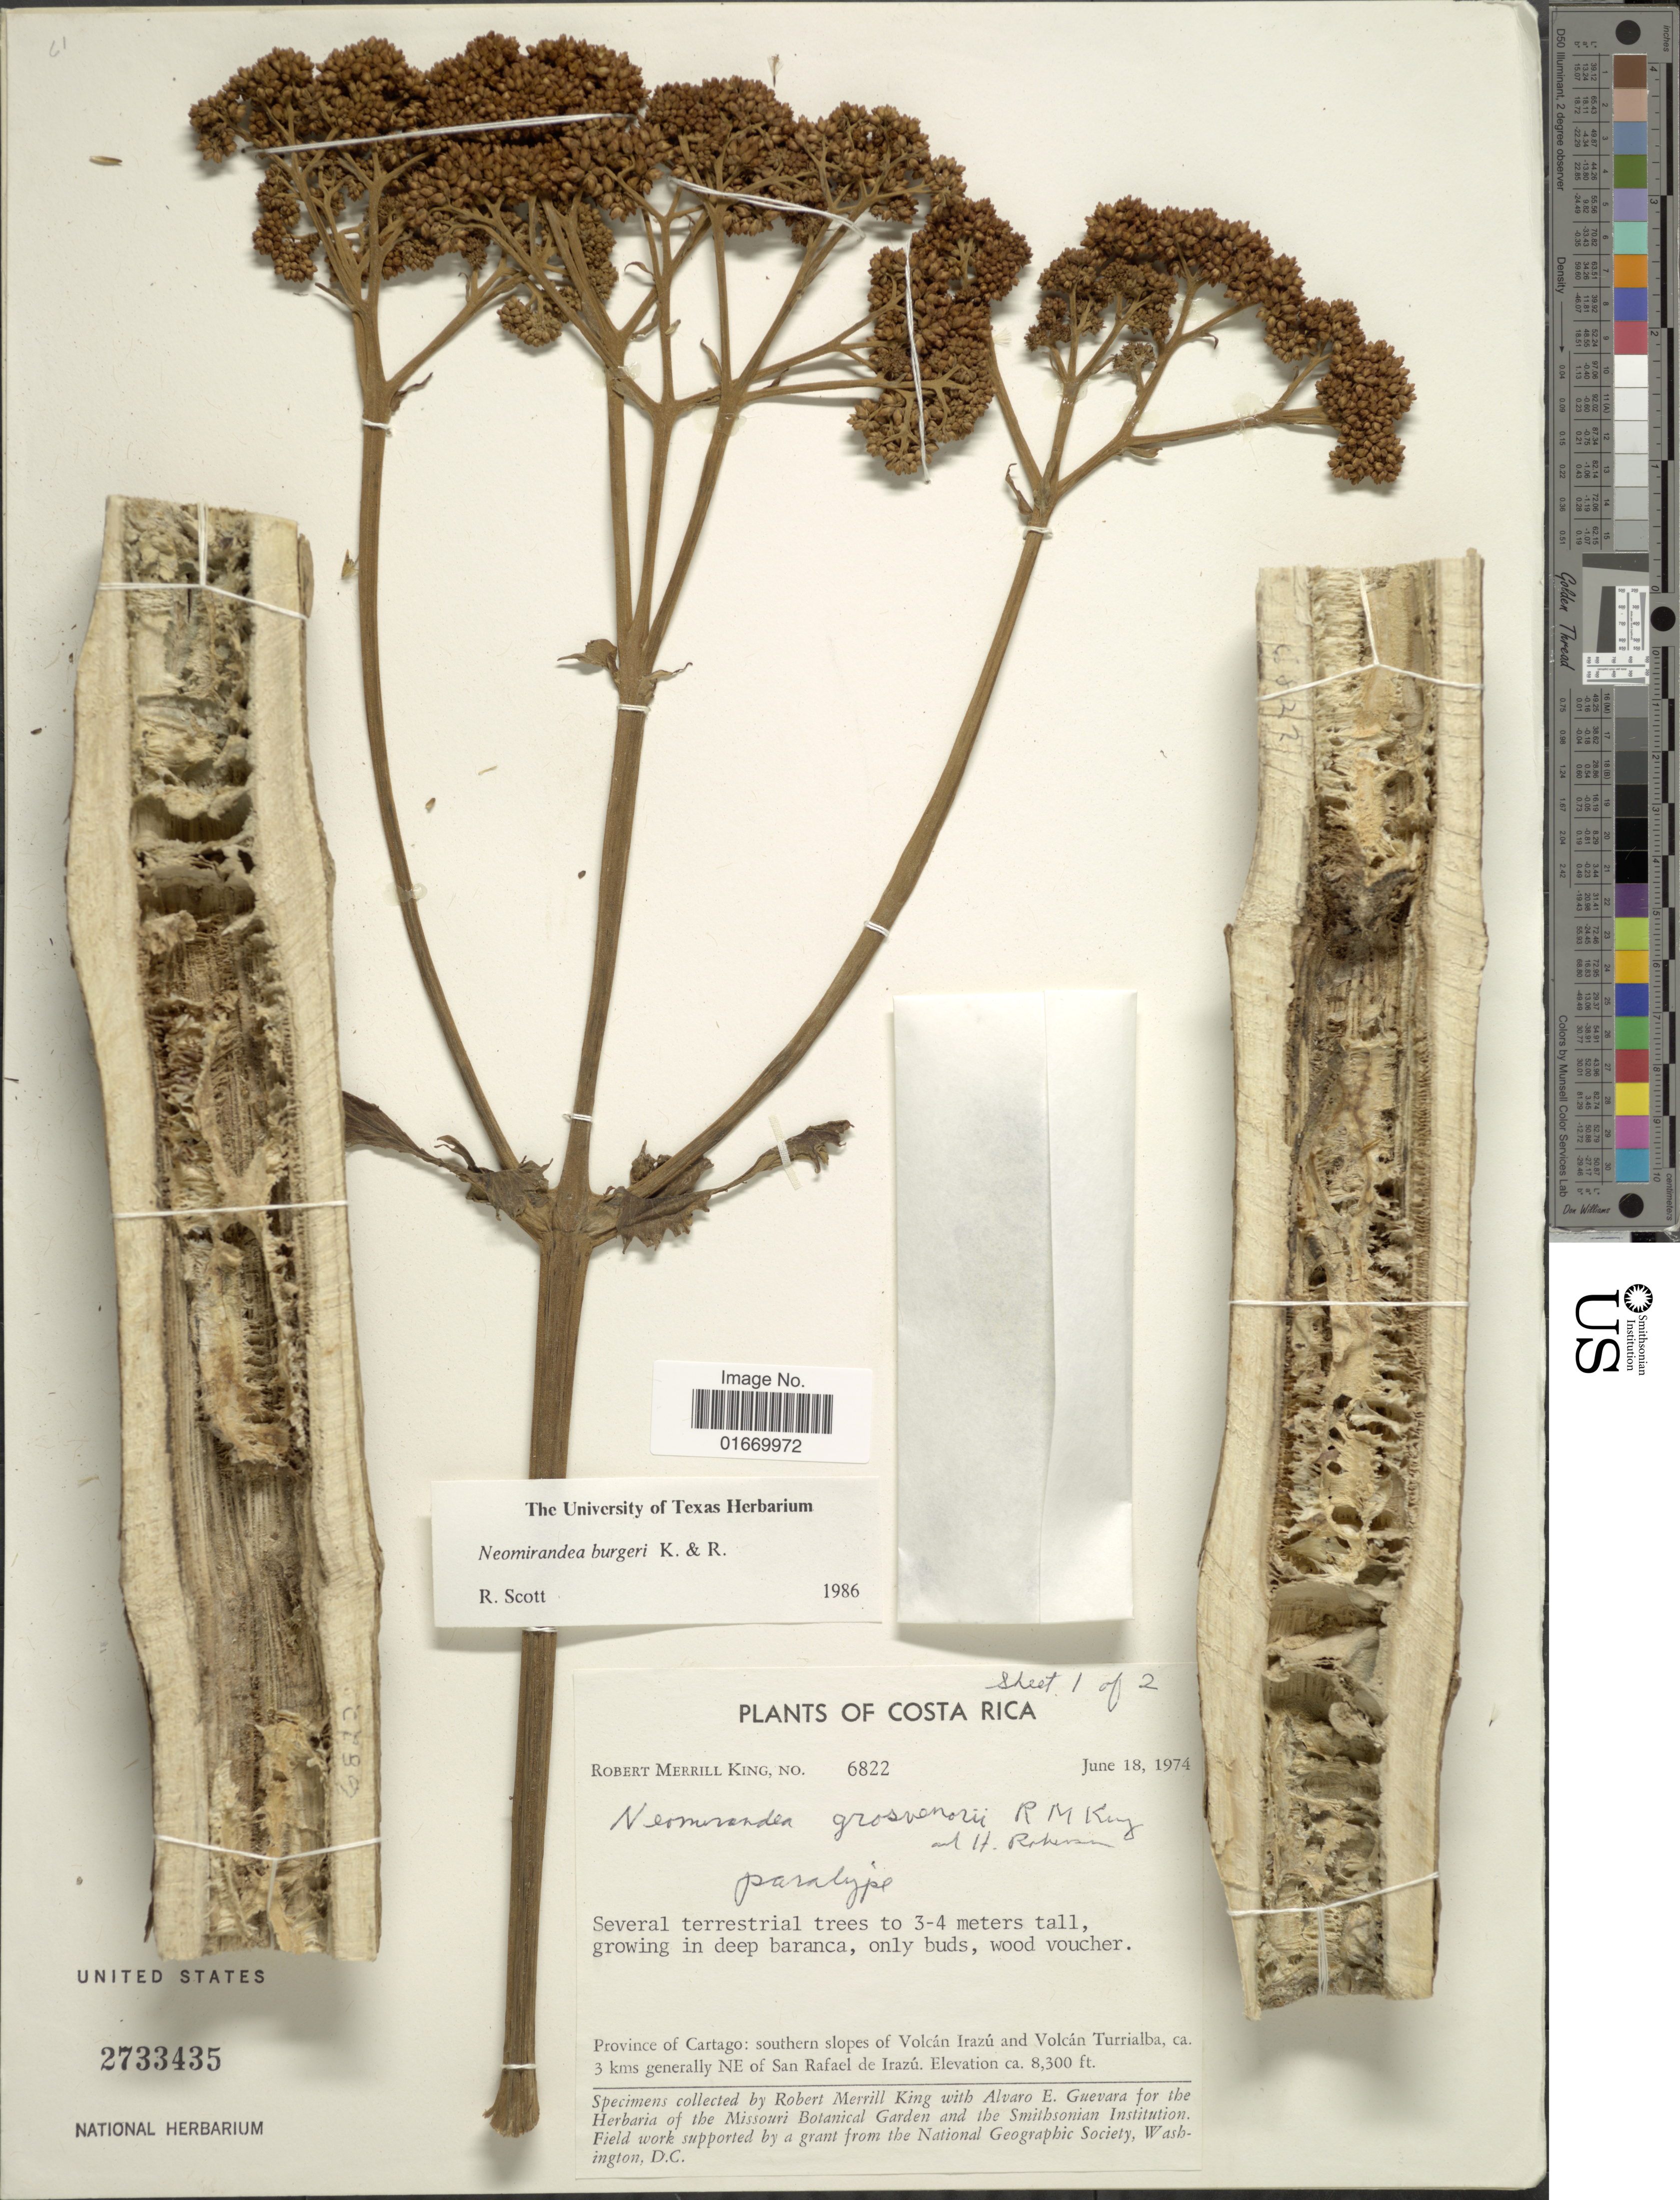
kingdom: Plantae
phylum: Tracheophyta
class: Magnoliopsida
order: Asterales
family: Asteraceae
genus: Neomirandea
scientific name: Neomirandea grosvenorii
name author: R.M. King & H. Rob.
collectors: R. M. King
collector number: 6822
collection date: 1974-06-18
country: Costa Rica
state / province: Cartago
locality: Southern slopes of Volcan Irazu and Volcan Turrialba ca 3 kms generally NE of San Rafael de Irazu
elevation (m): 2530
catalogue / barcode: US 2733435